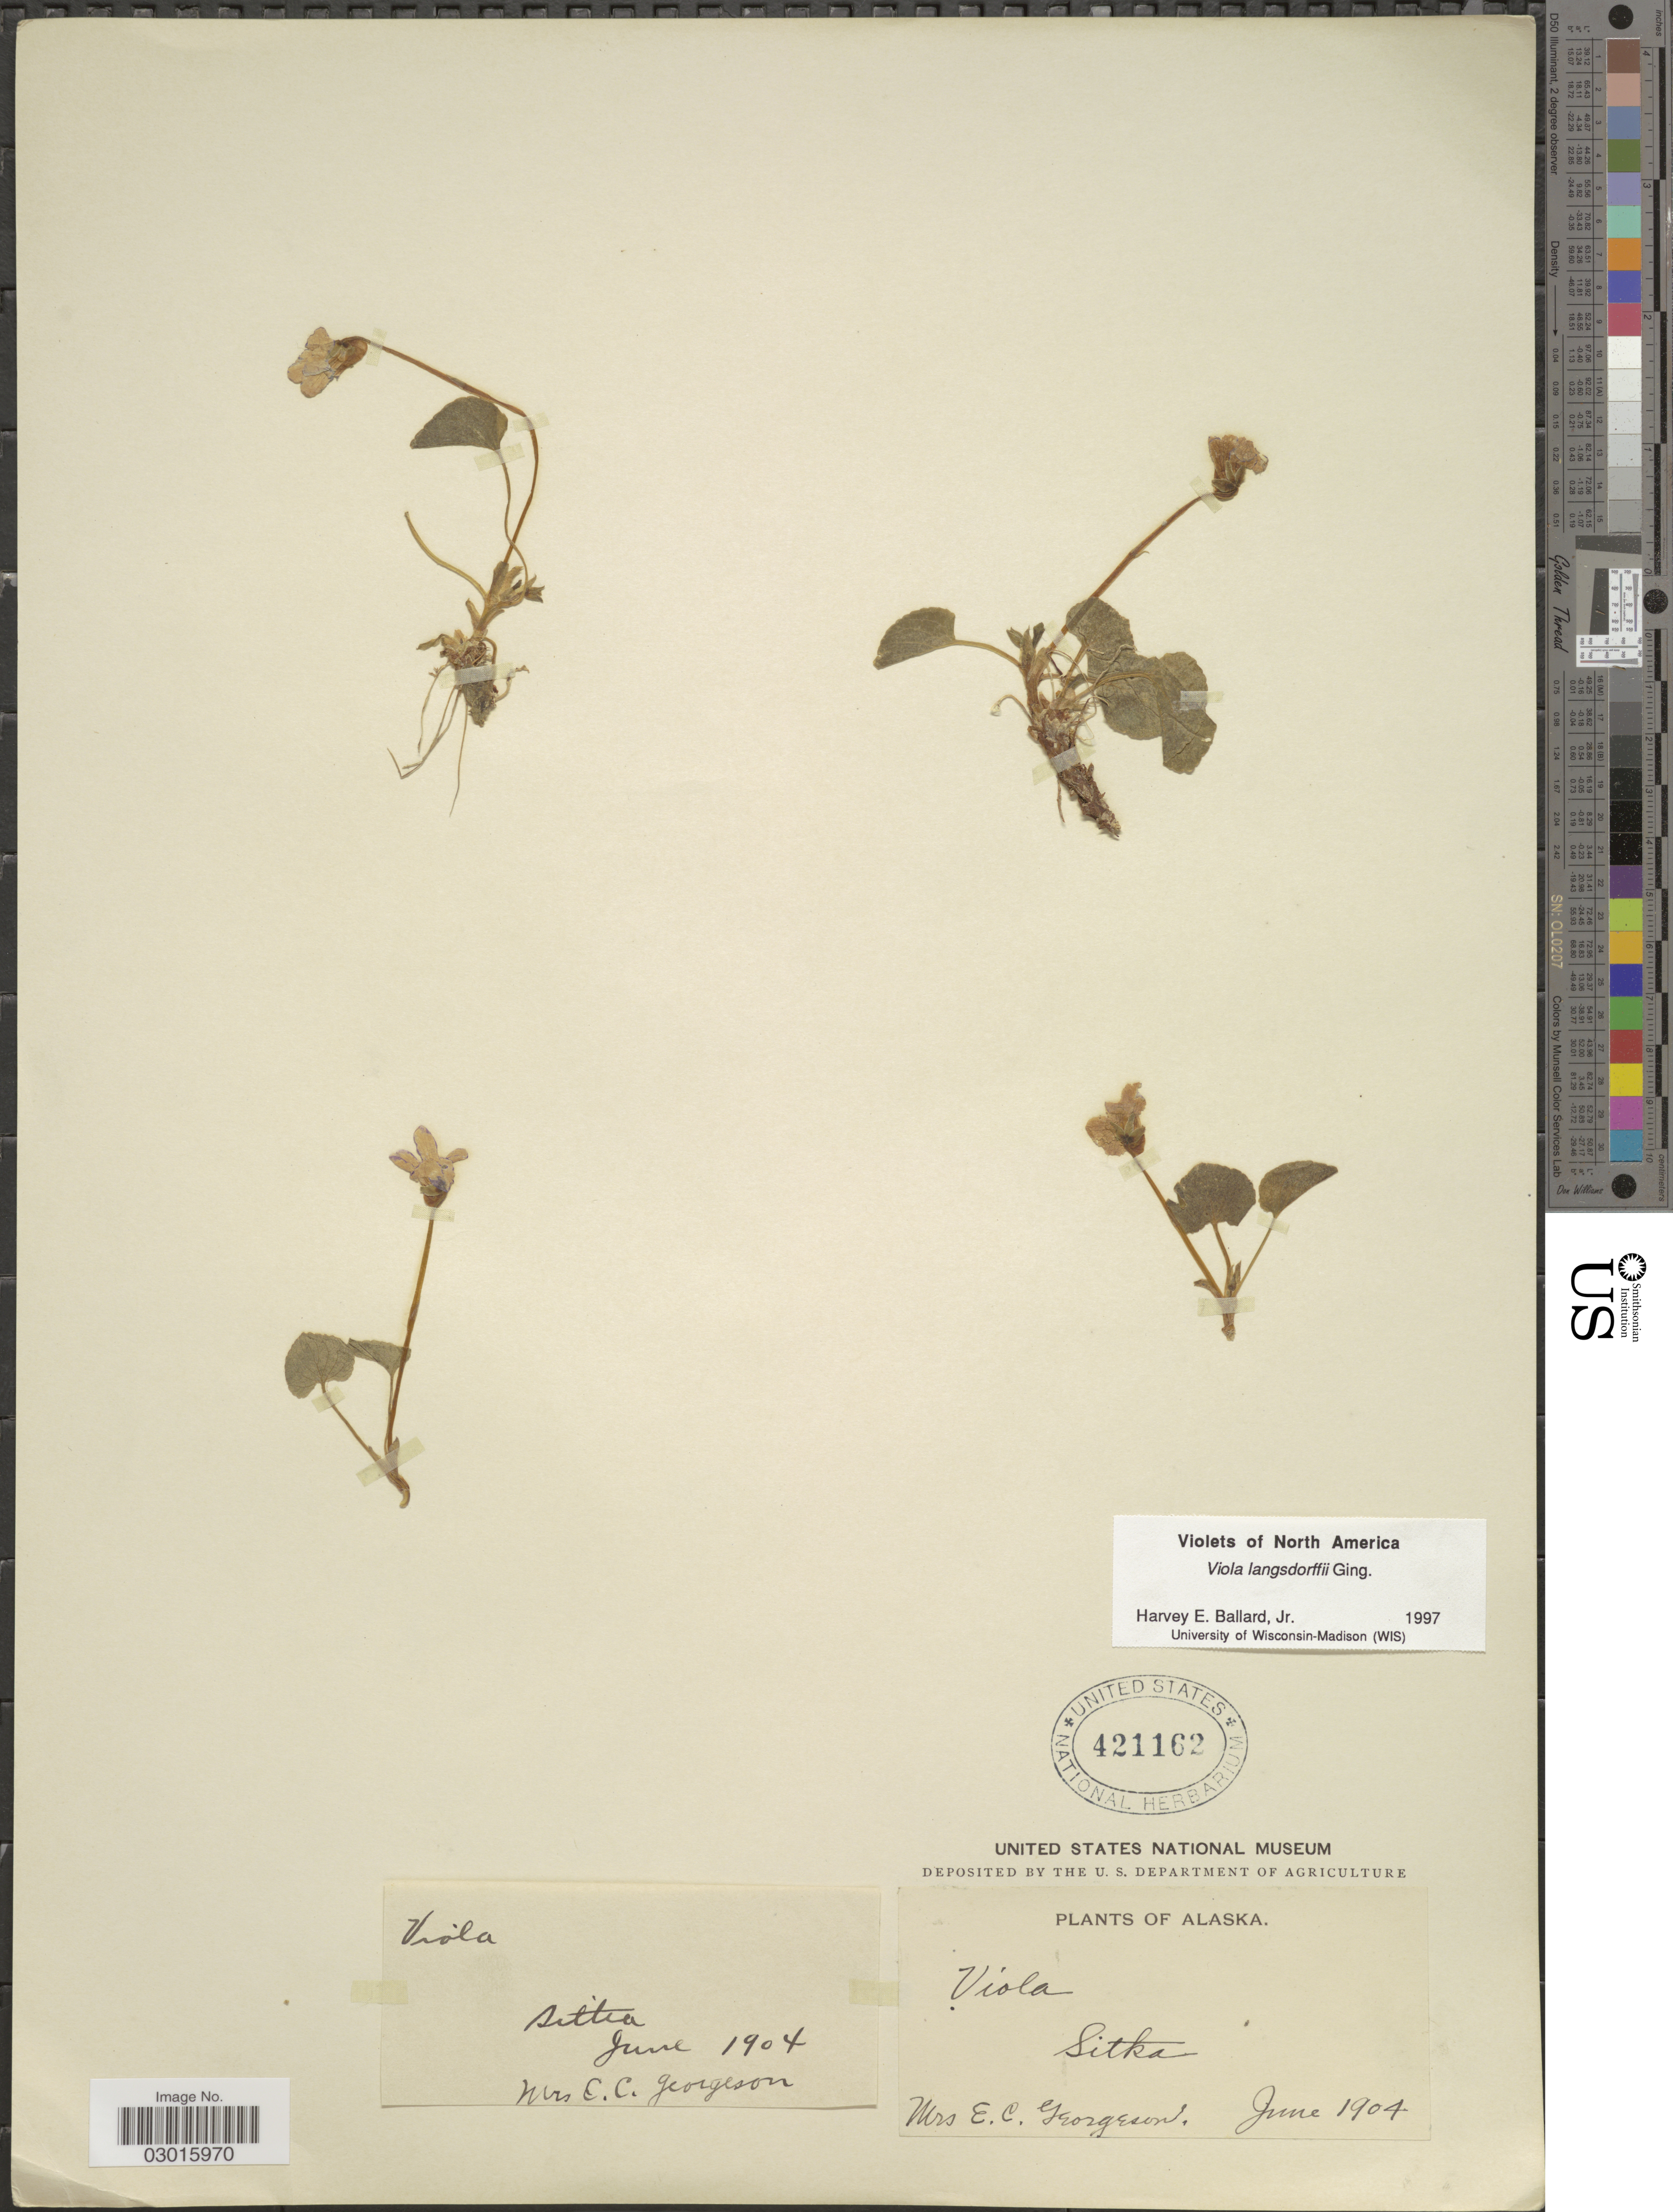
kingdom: Plantae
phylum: Tracheophyta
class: Magnoliopsida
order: Malpighiales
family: Violaceae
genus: Viola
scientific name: Viola langsdorffii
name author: Fisch. ex Ging.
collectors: E. Georgeson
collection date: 1904-06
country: United States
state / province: Alaska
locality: Sitka.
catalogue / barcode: US 421162